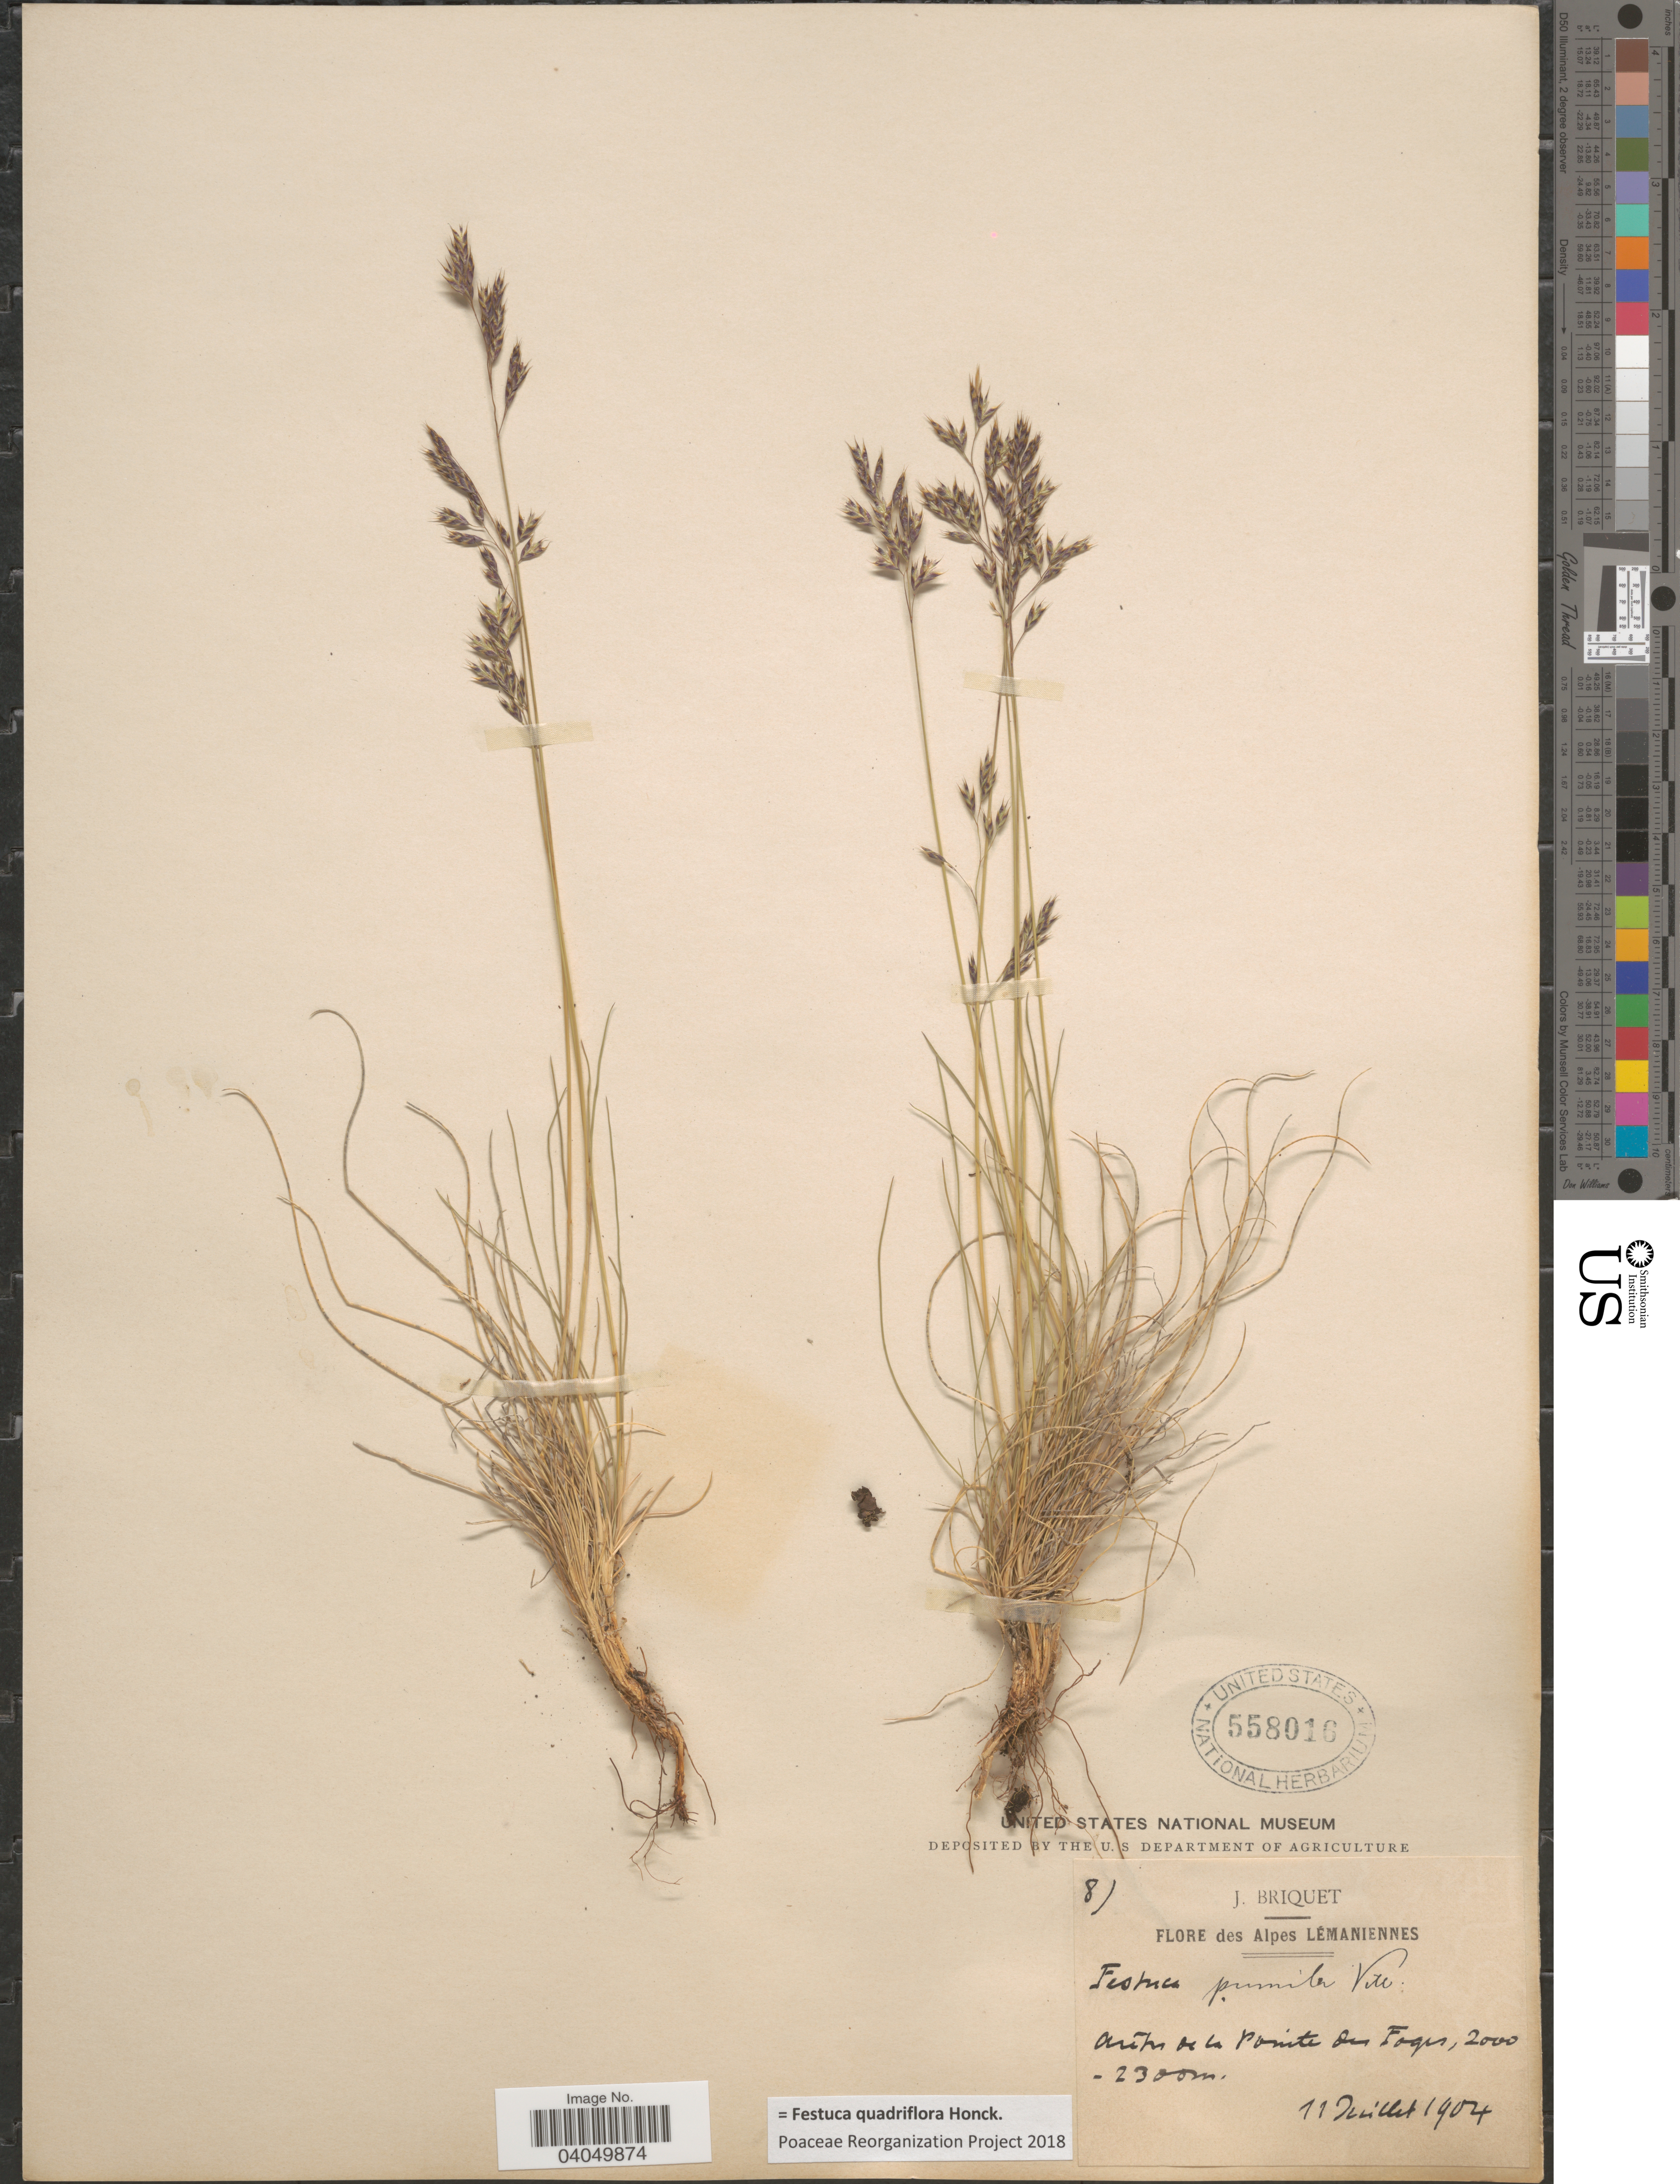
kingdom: Plantae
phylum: Tracheophyta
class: Liliopsida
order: Poales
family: Poaceae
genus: Festuca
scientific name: Festuca quadriflora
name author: Honck.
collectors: J. I. Briquet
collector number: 8*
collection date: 1904-07-11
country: France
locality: Alpes Lémaniennes. Autes [interpreted] de la Pointe du Foges.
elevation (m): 2000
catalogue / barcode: US 558016